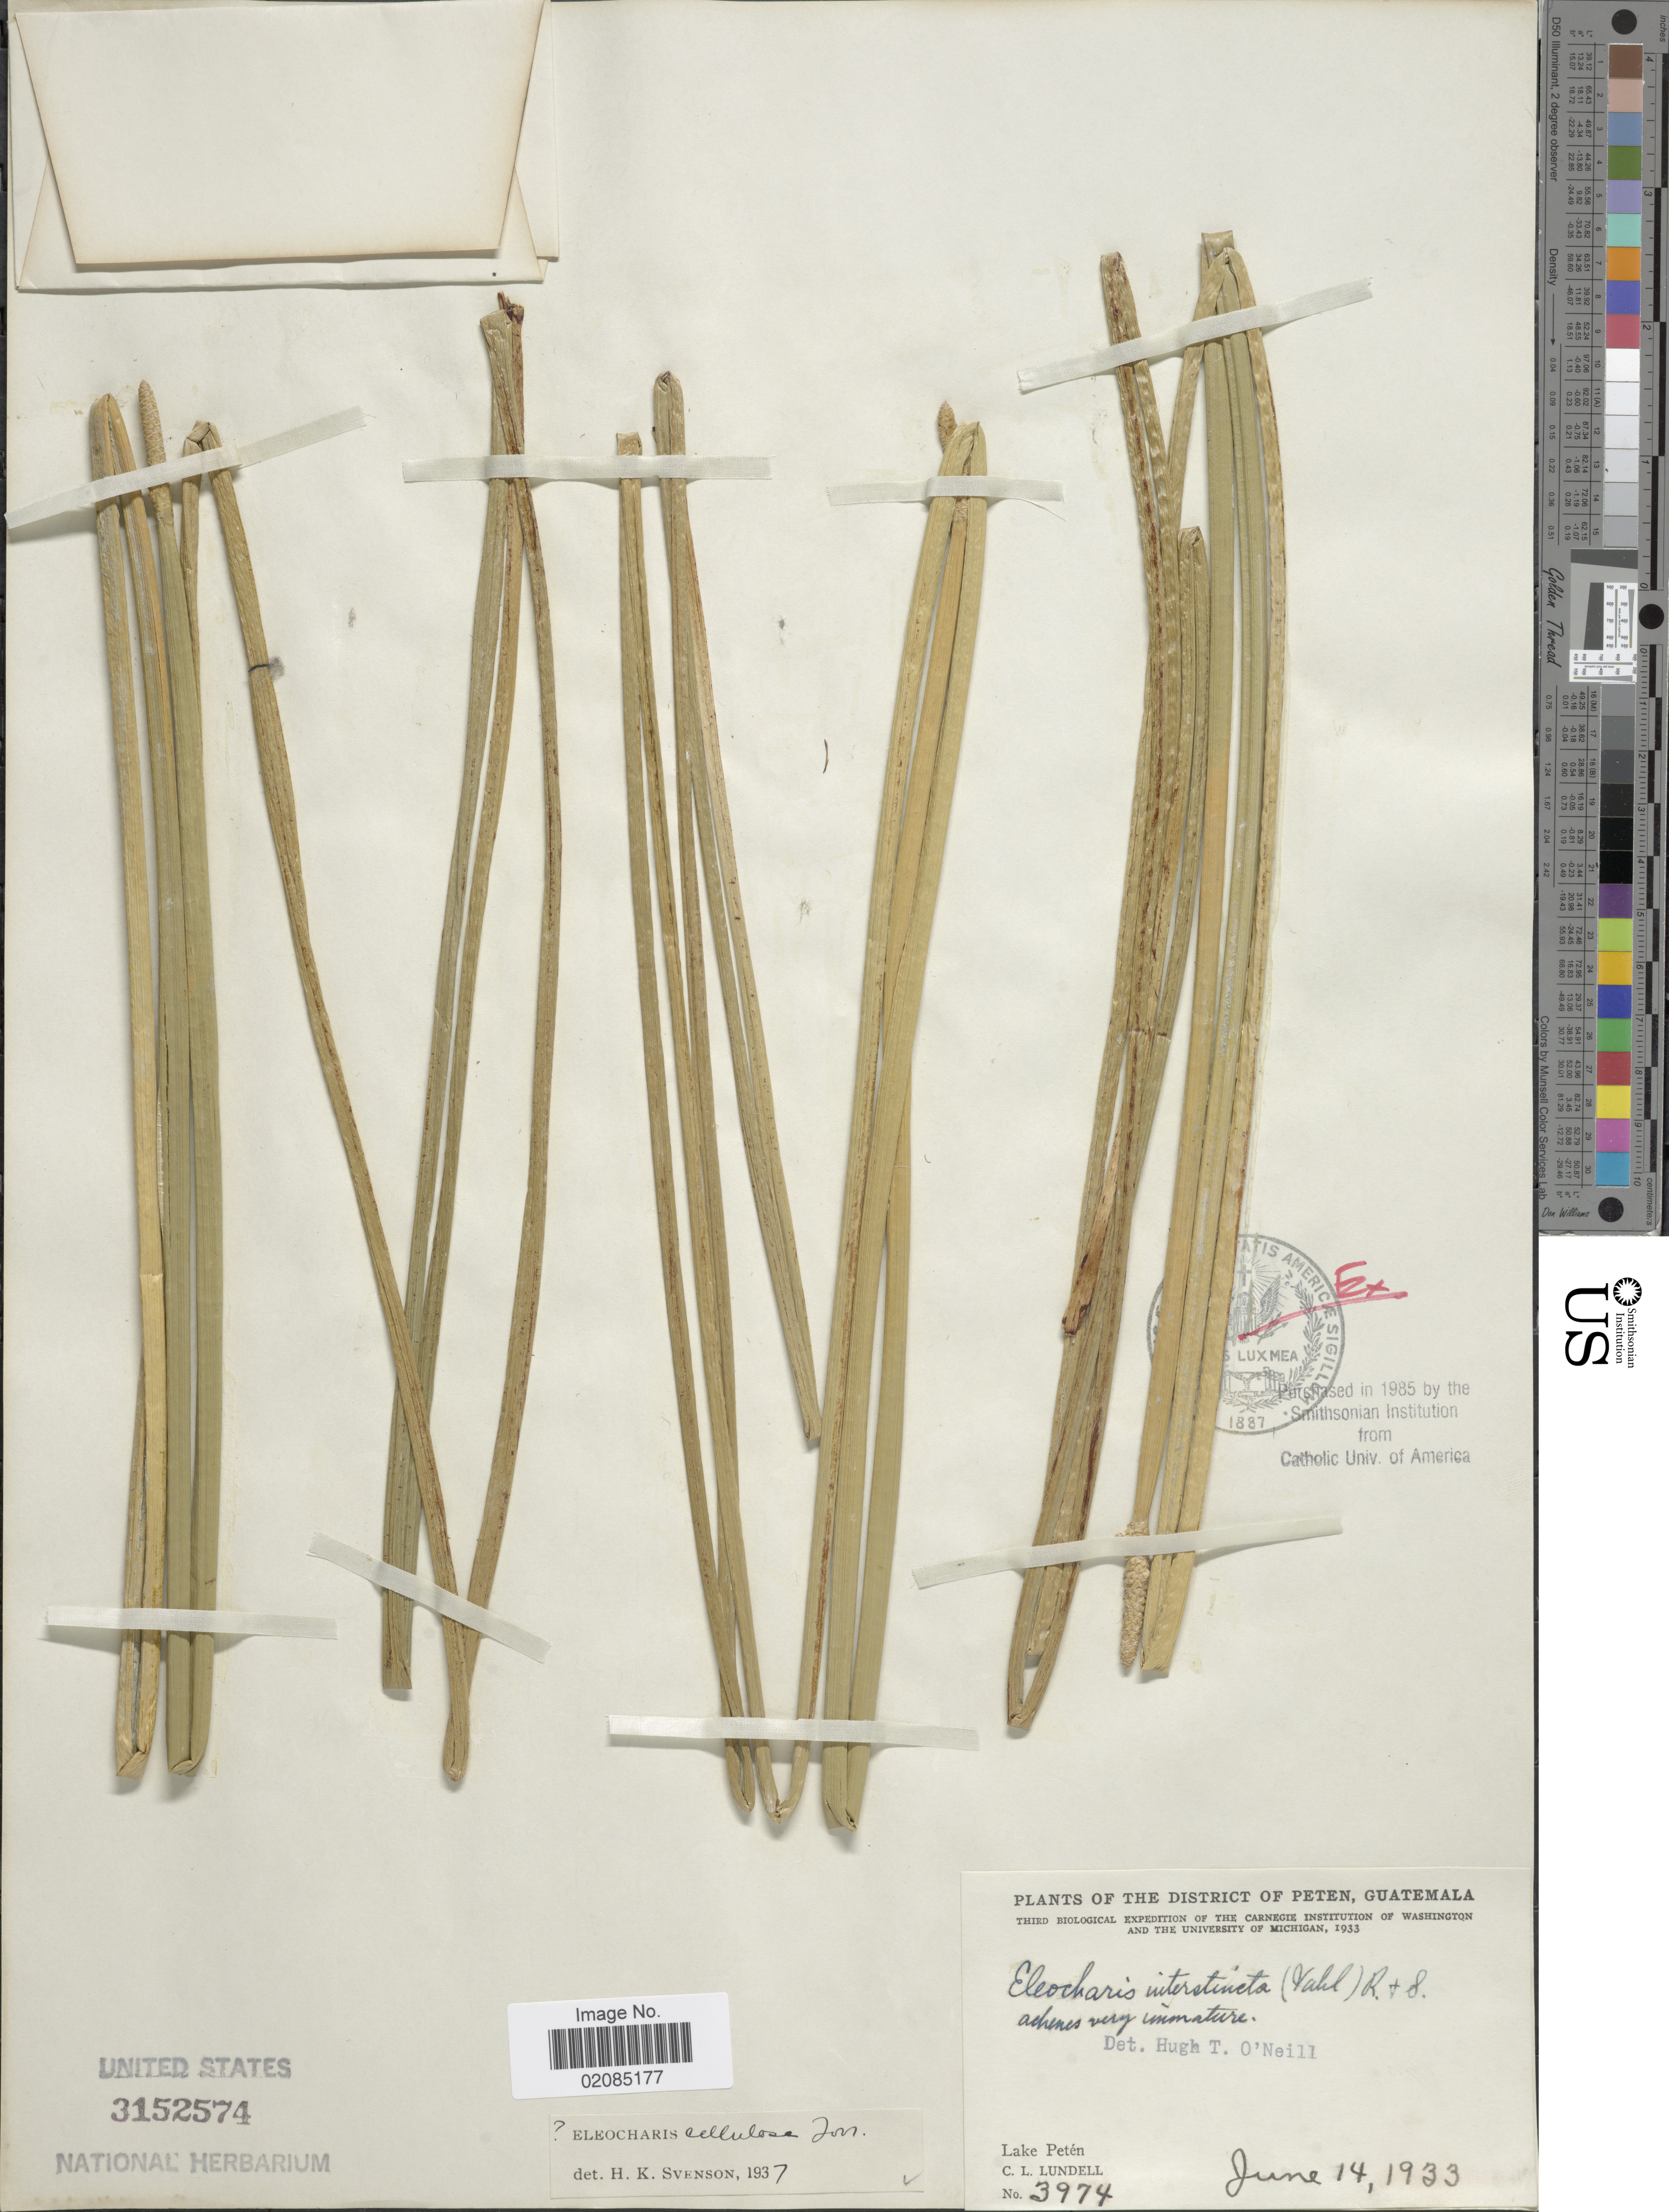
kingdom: Plantae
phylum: Tracheophyta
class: Liliopsida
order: Poales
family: Cyperaceae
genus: Eleocharis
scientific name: Eleocharis cellulosa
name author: Torr.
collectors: C. L. Lundell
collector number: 3974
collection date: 1933-06-14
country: Guatemala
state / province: El Petén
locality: The District of Peten, Lake Peten.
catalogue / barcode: US 3152574